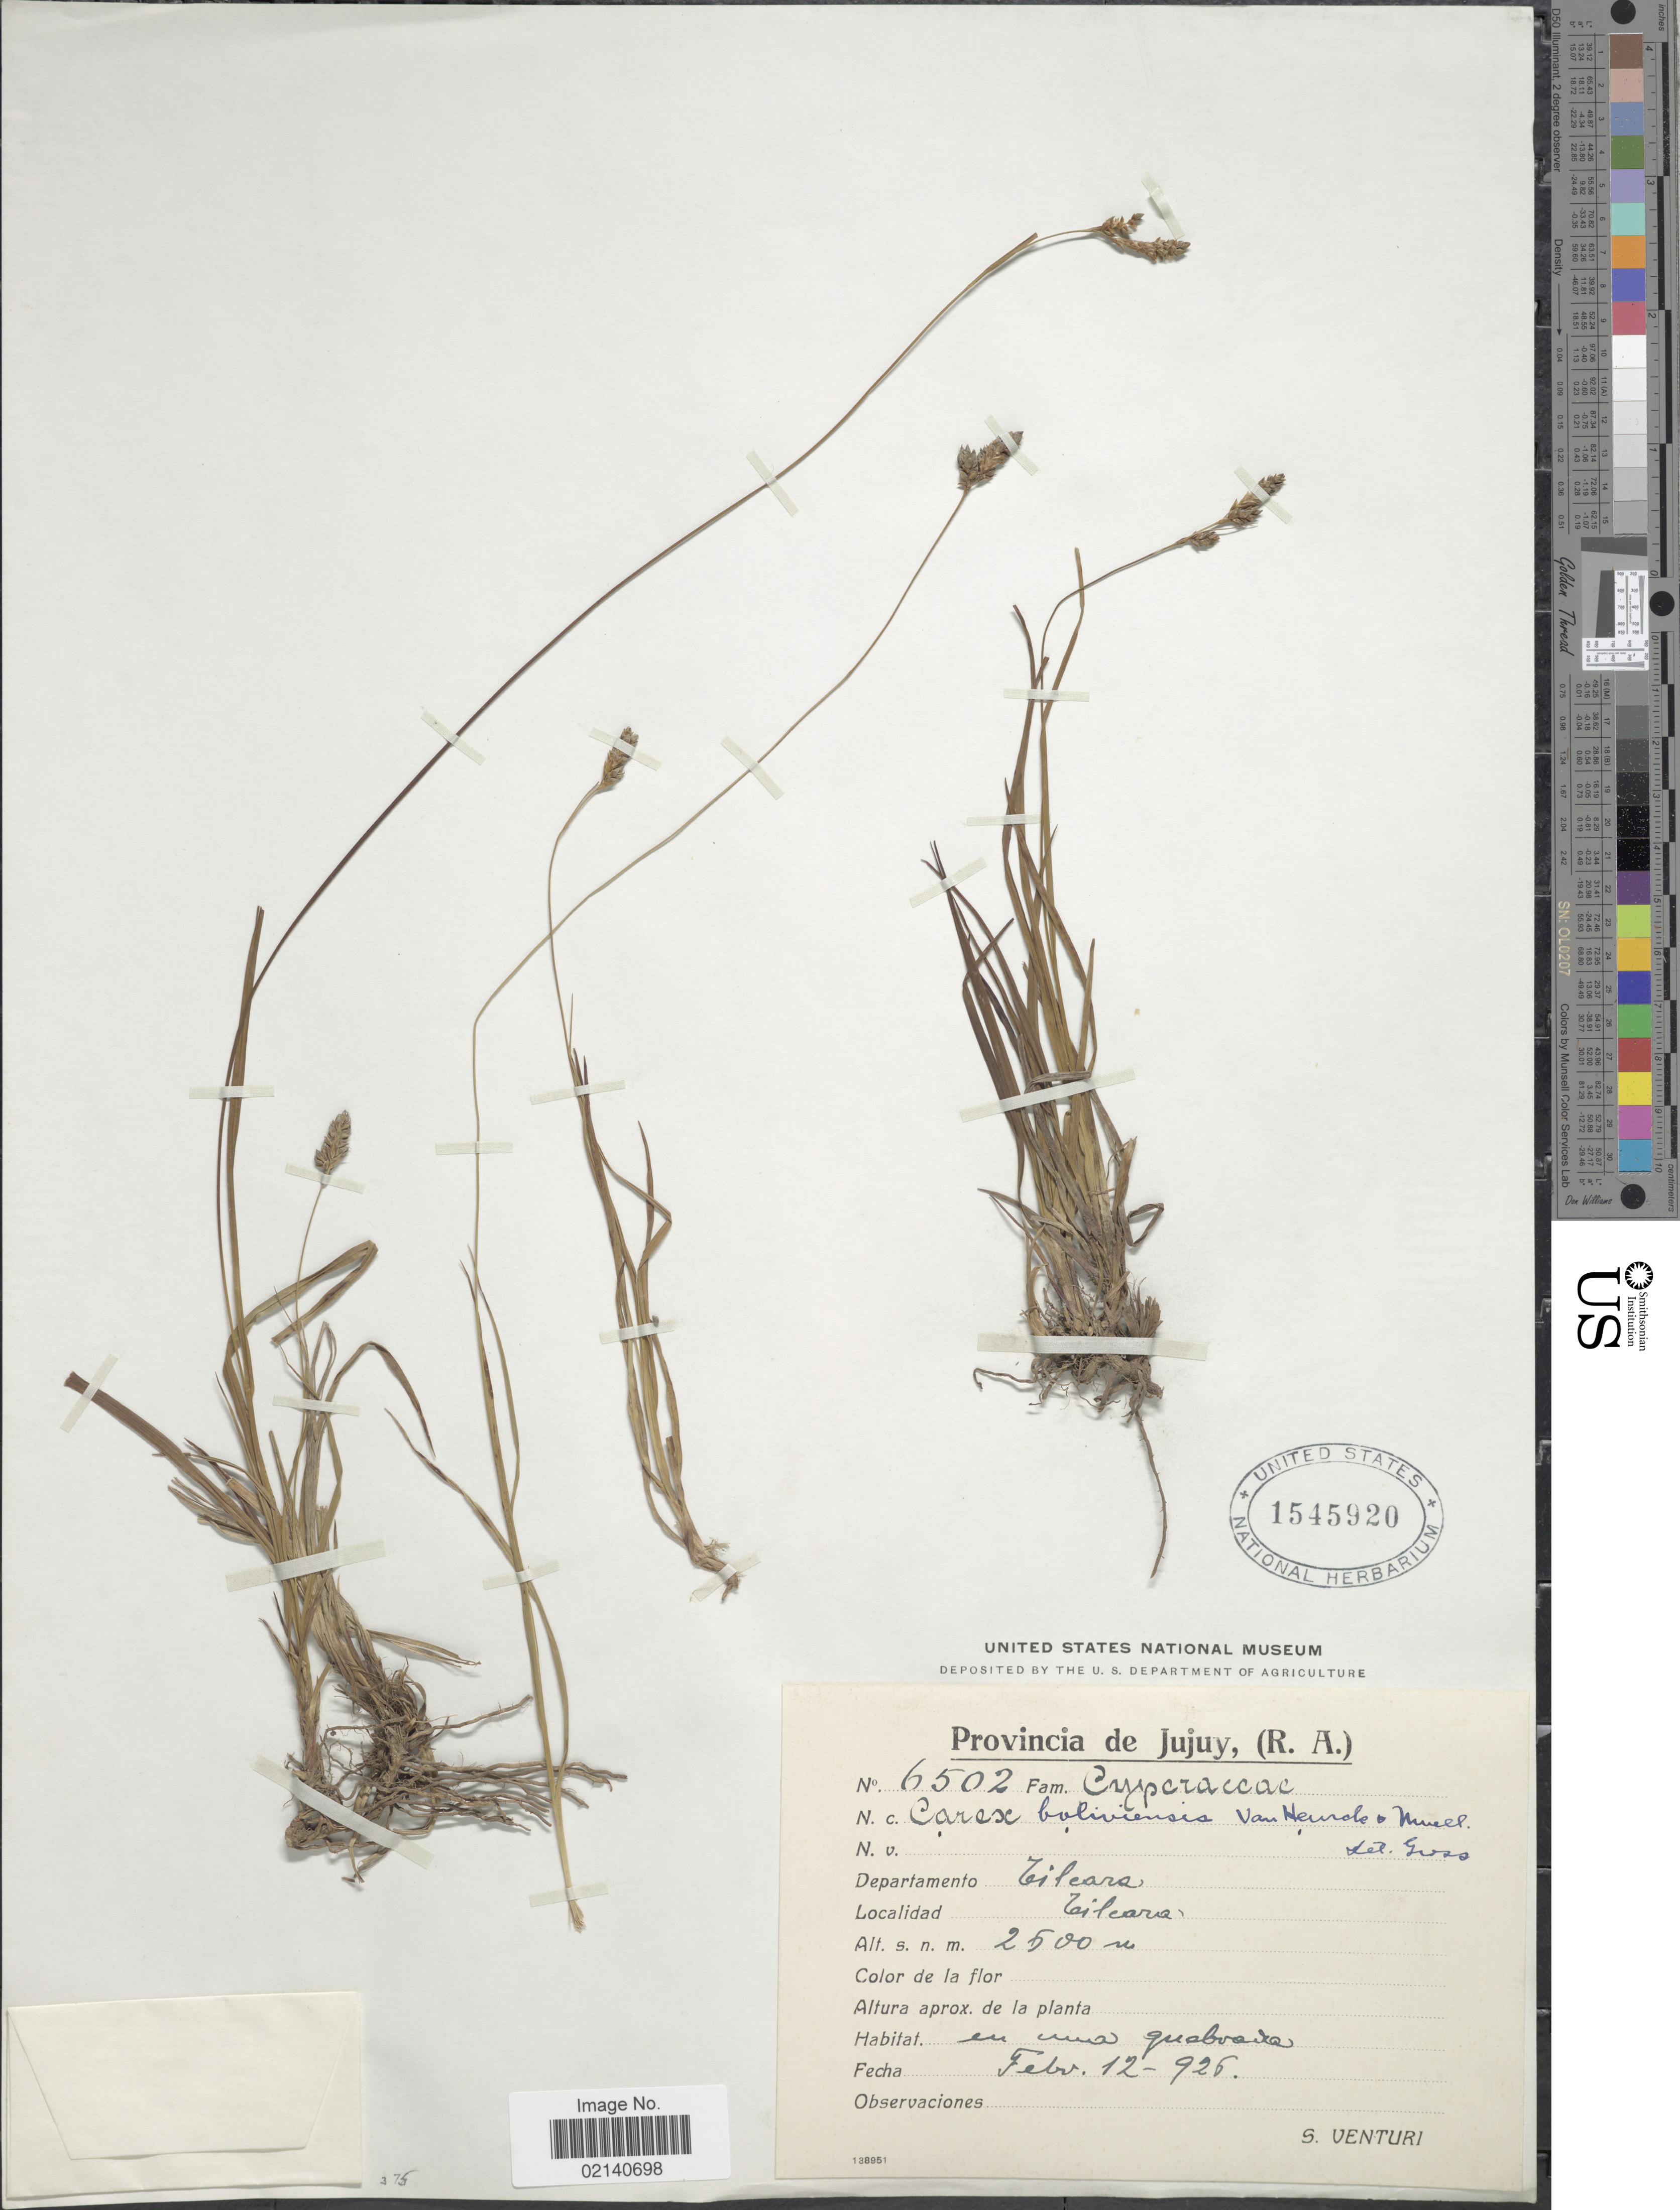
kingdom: Plantae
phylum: Tracheophyta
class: Liliopsida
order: Poales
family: Cyperaceae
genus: Carex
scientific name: Carex boliviensis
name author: Van Heurck & Müll. Arg.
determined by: Jimnéz-Mejias, Pedro, (UPOS), Universidad Pablo de Olavide (SPAIN)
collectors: S. Venturi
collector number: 6502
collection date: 1926-02-12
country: Argentina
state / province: Jujuy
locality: Departamento Tilcara. Tilcara.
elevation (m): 2500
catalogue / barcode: US 1545920